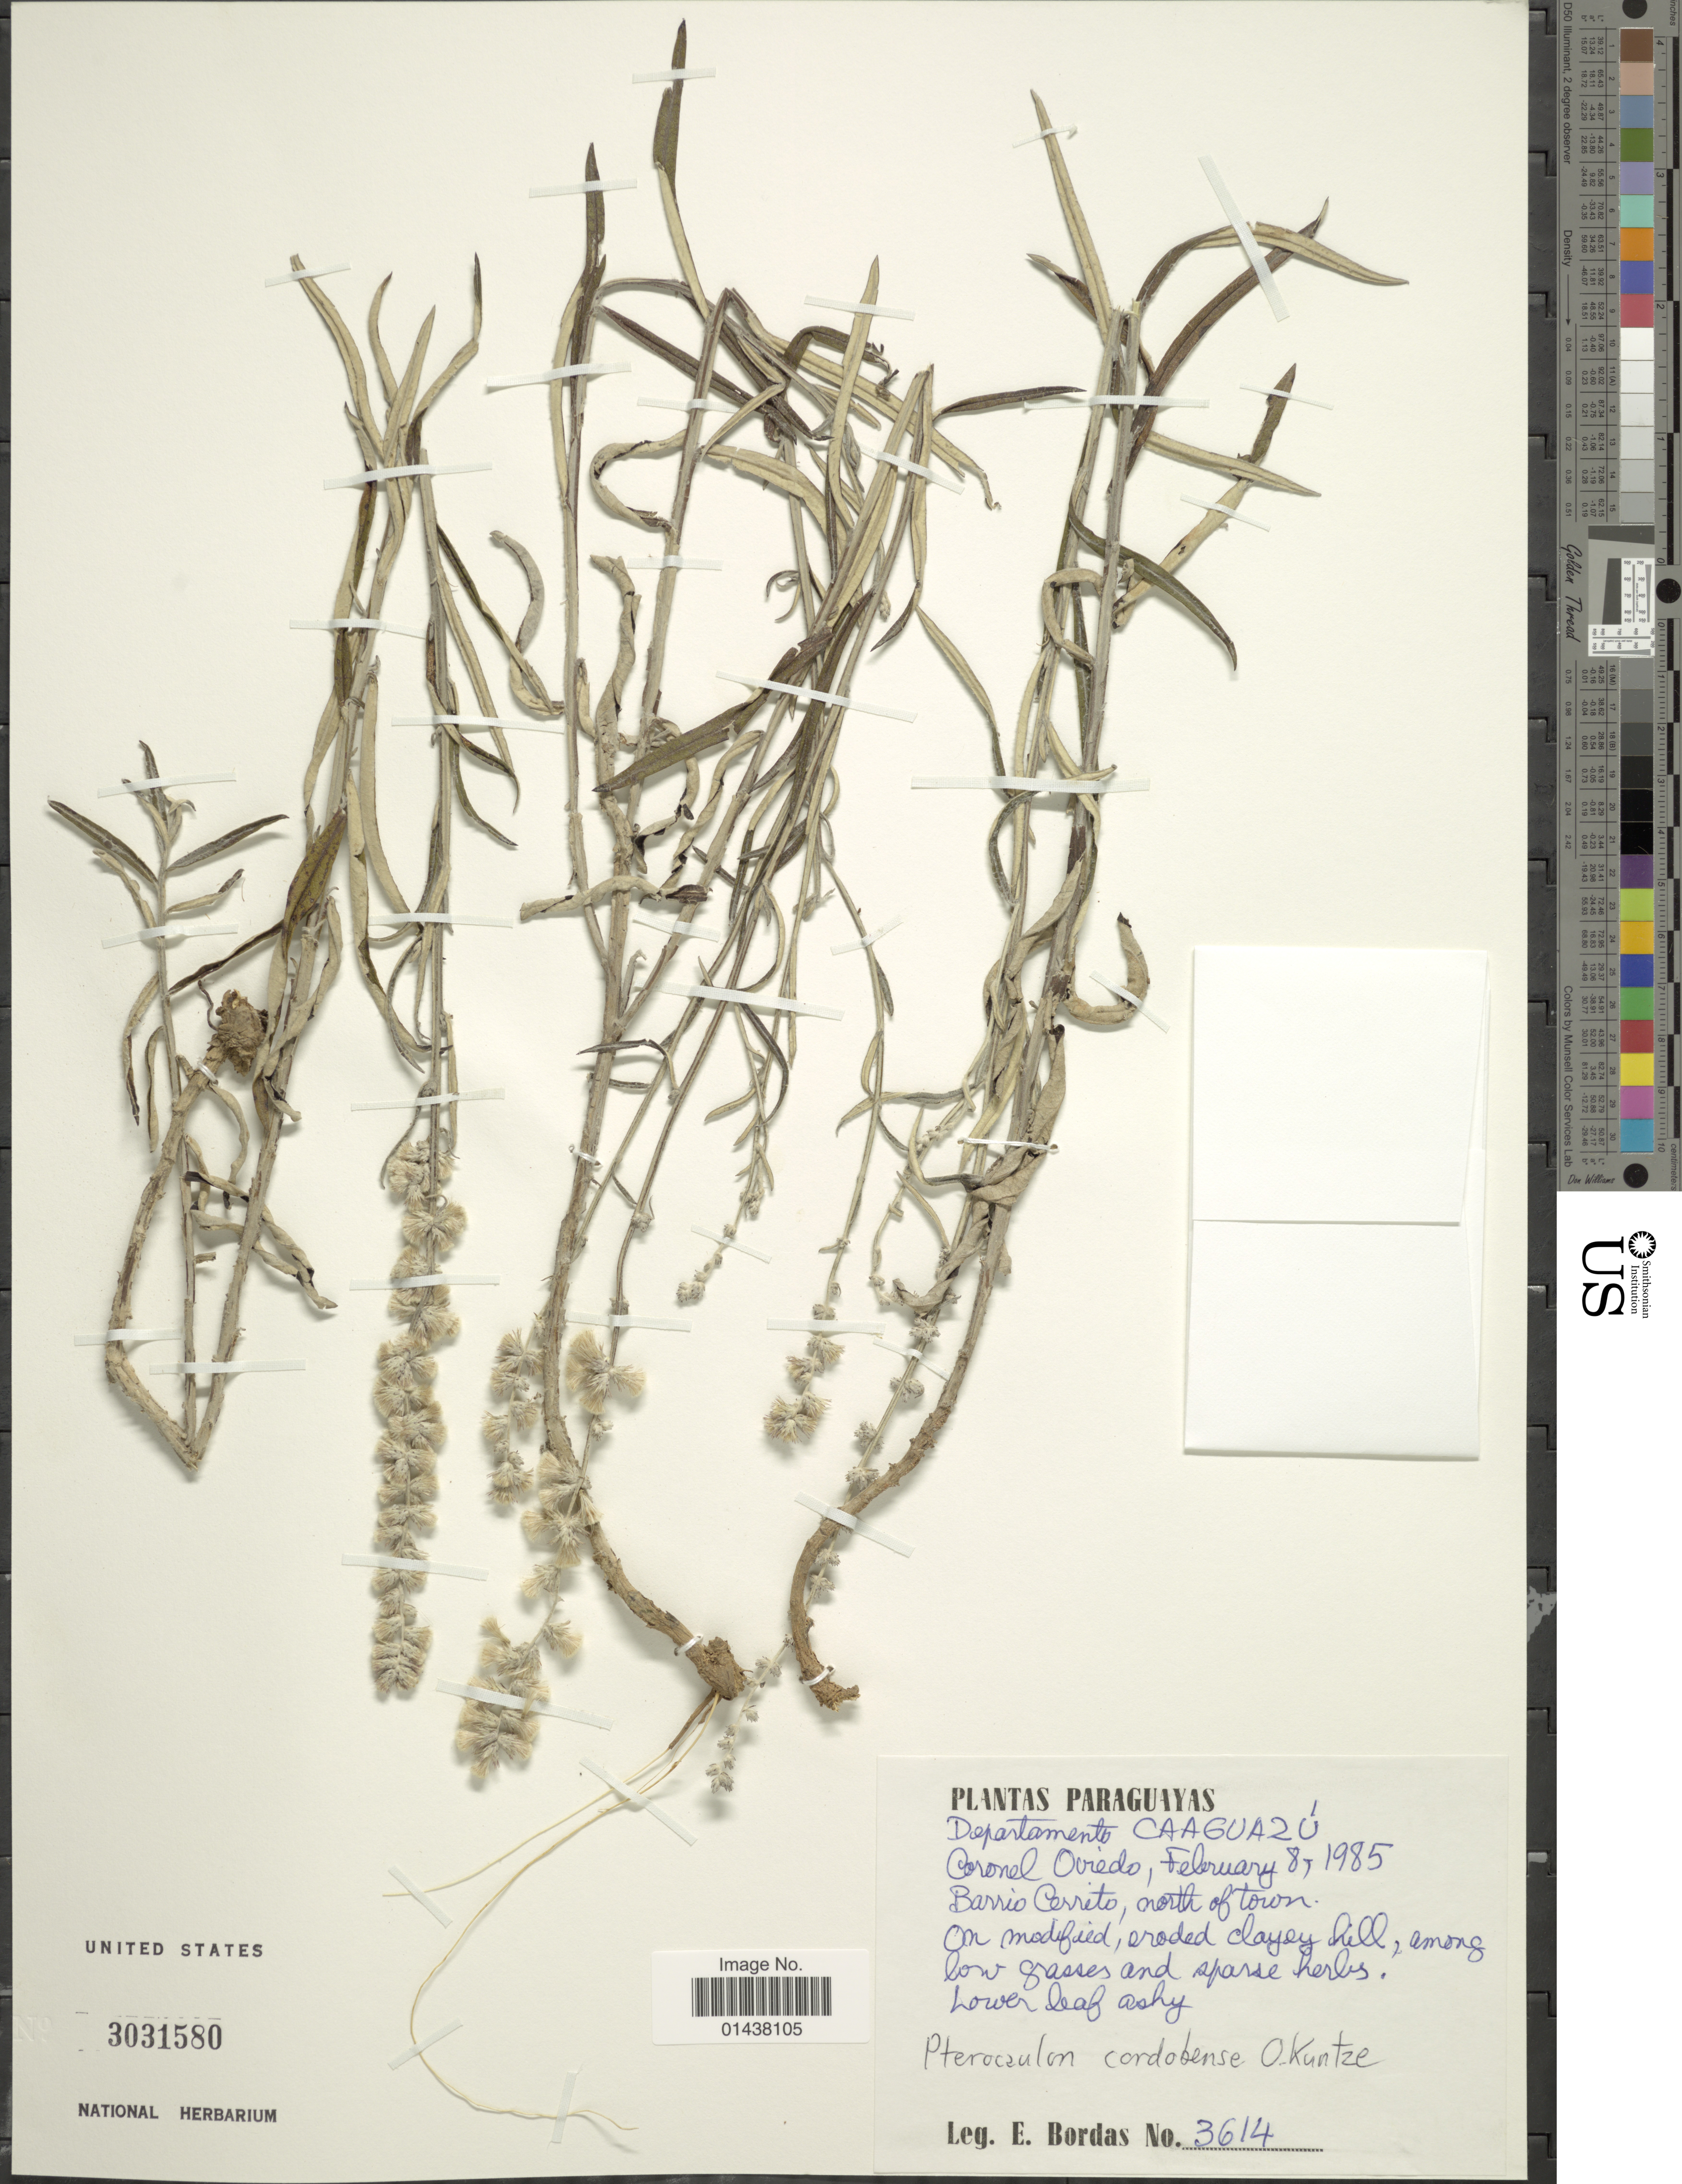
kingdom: Plantae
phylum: Tracheophyta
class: Magnoliopsida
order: Asterales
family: Asteraceae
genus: Pterocaulon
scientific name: Pterocaulon cordobense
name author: Kuntze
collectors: E. Bordas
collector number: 3614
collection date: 1985-02-08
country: Paraguay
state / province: Caaguazu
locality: Coronel Oviedo, Barrio Cerrito, north of town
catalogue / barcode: US 3031580